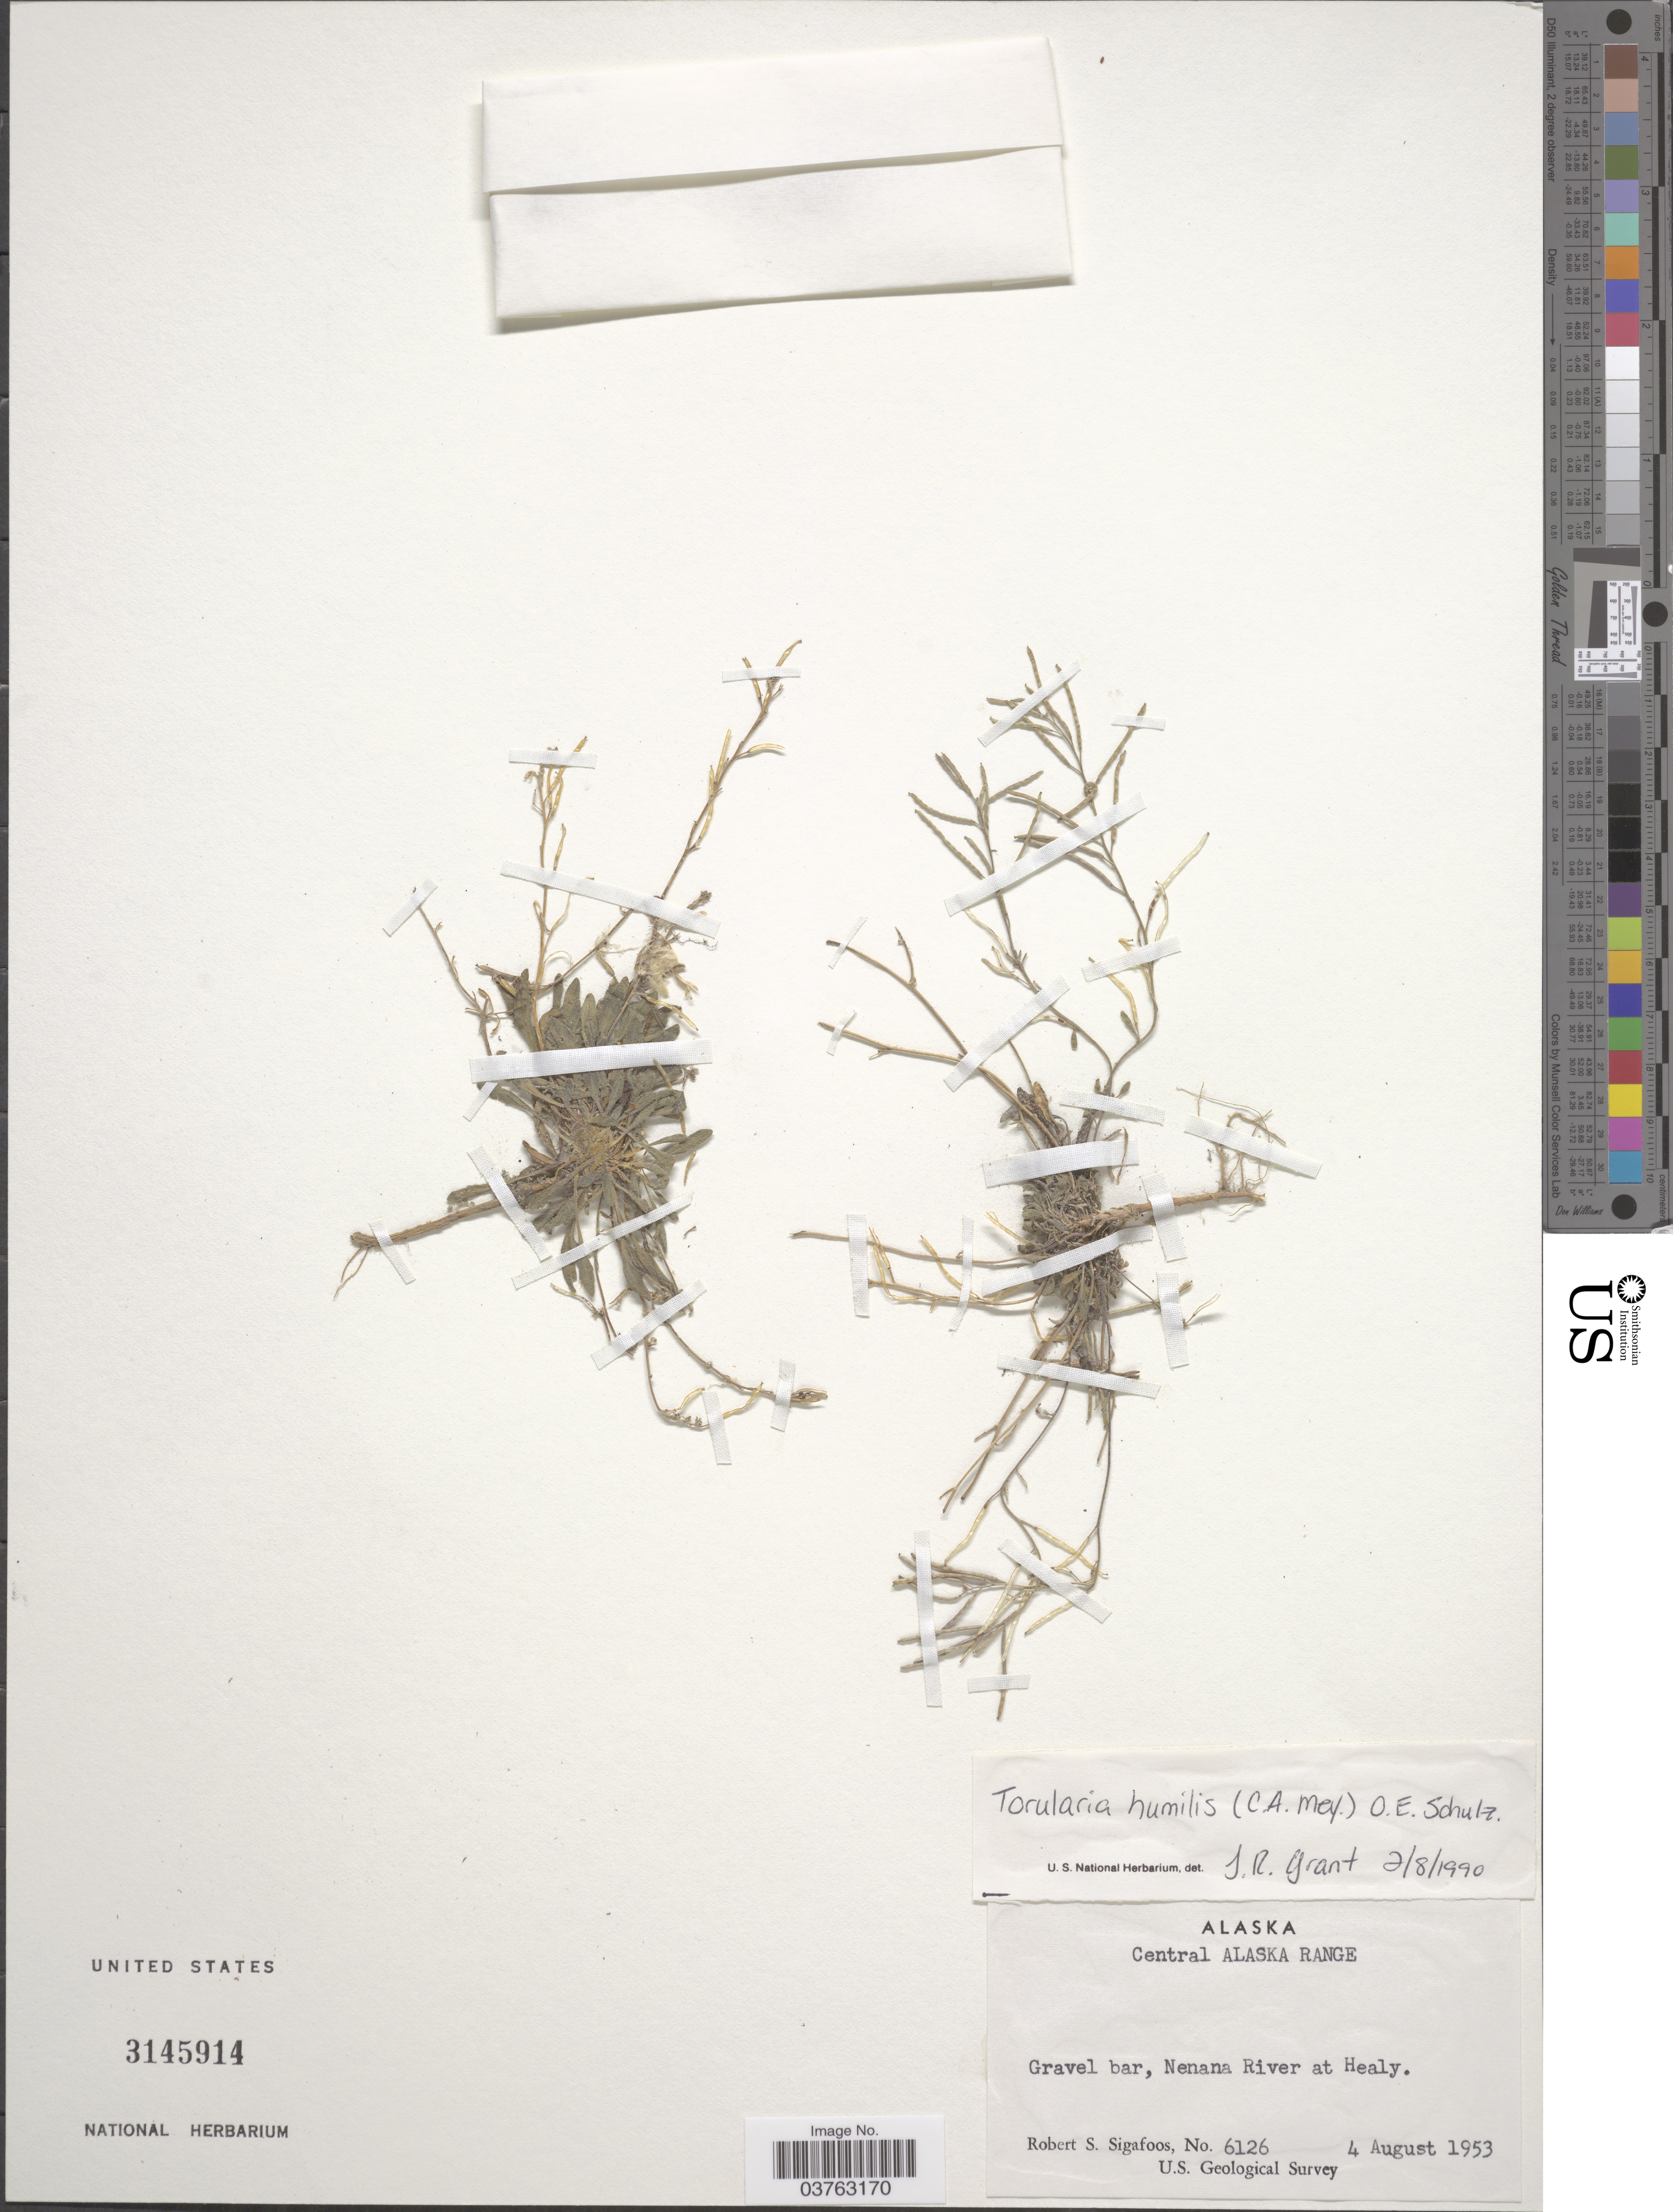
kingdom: Plantae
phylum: Tracheophyta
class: Magnoliopsida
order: Brassicales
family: Brassicaceae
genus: Neotorularia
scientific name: Neotorularia humilis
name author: (C.A. Mey.) Hedge & J. Léonard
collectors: R. Sigafoos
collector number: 6126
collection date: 1953-08-04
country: United States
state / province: Alaska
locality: Central Alaska Range. Gravel bar, Nenana River at Healy.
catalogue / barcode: US 3145914